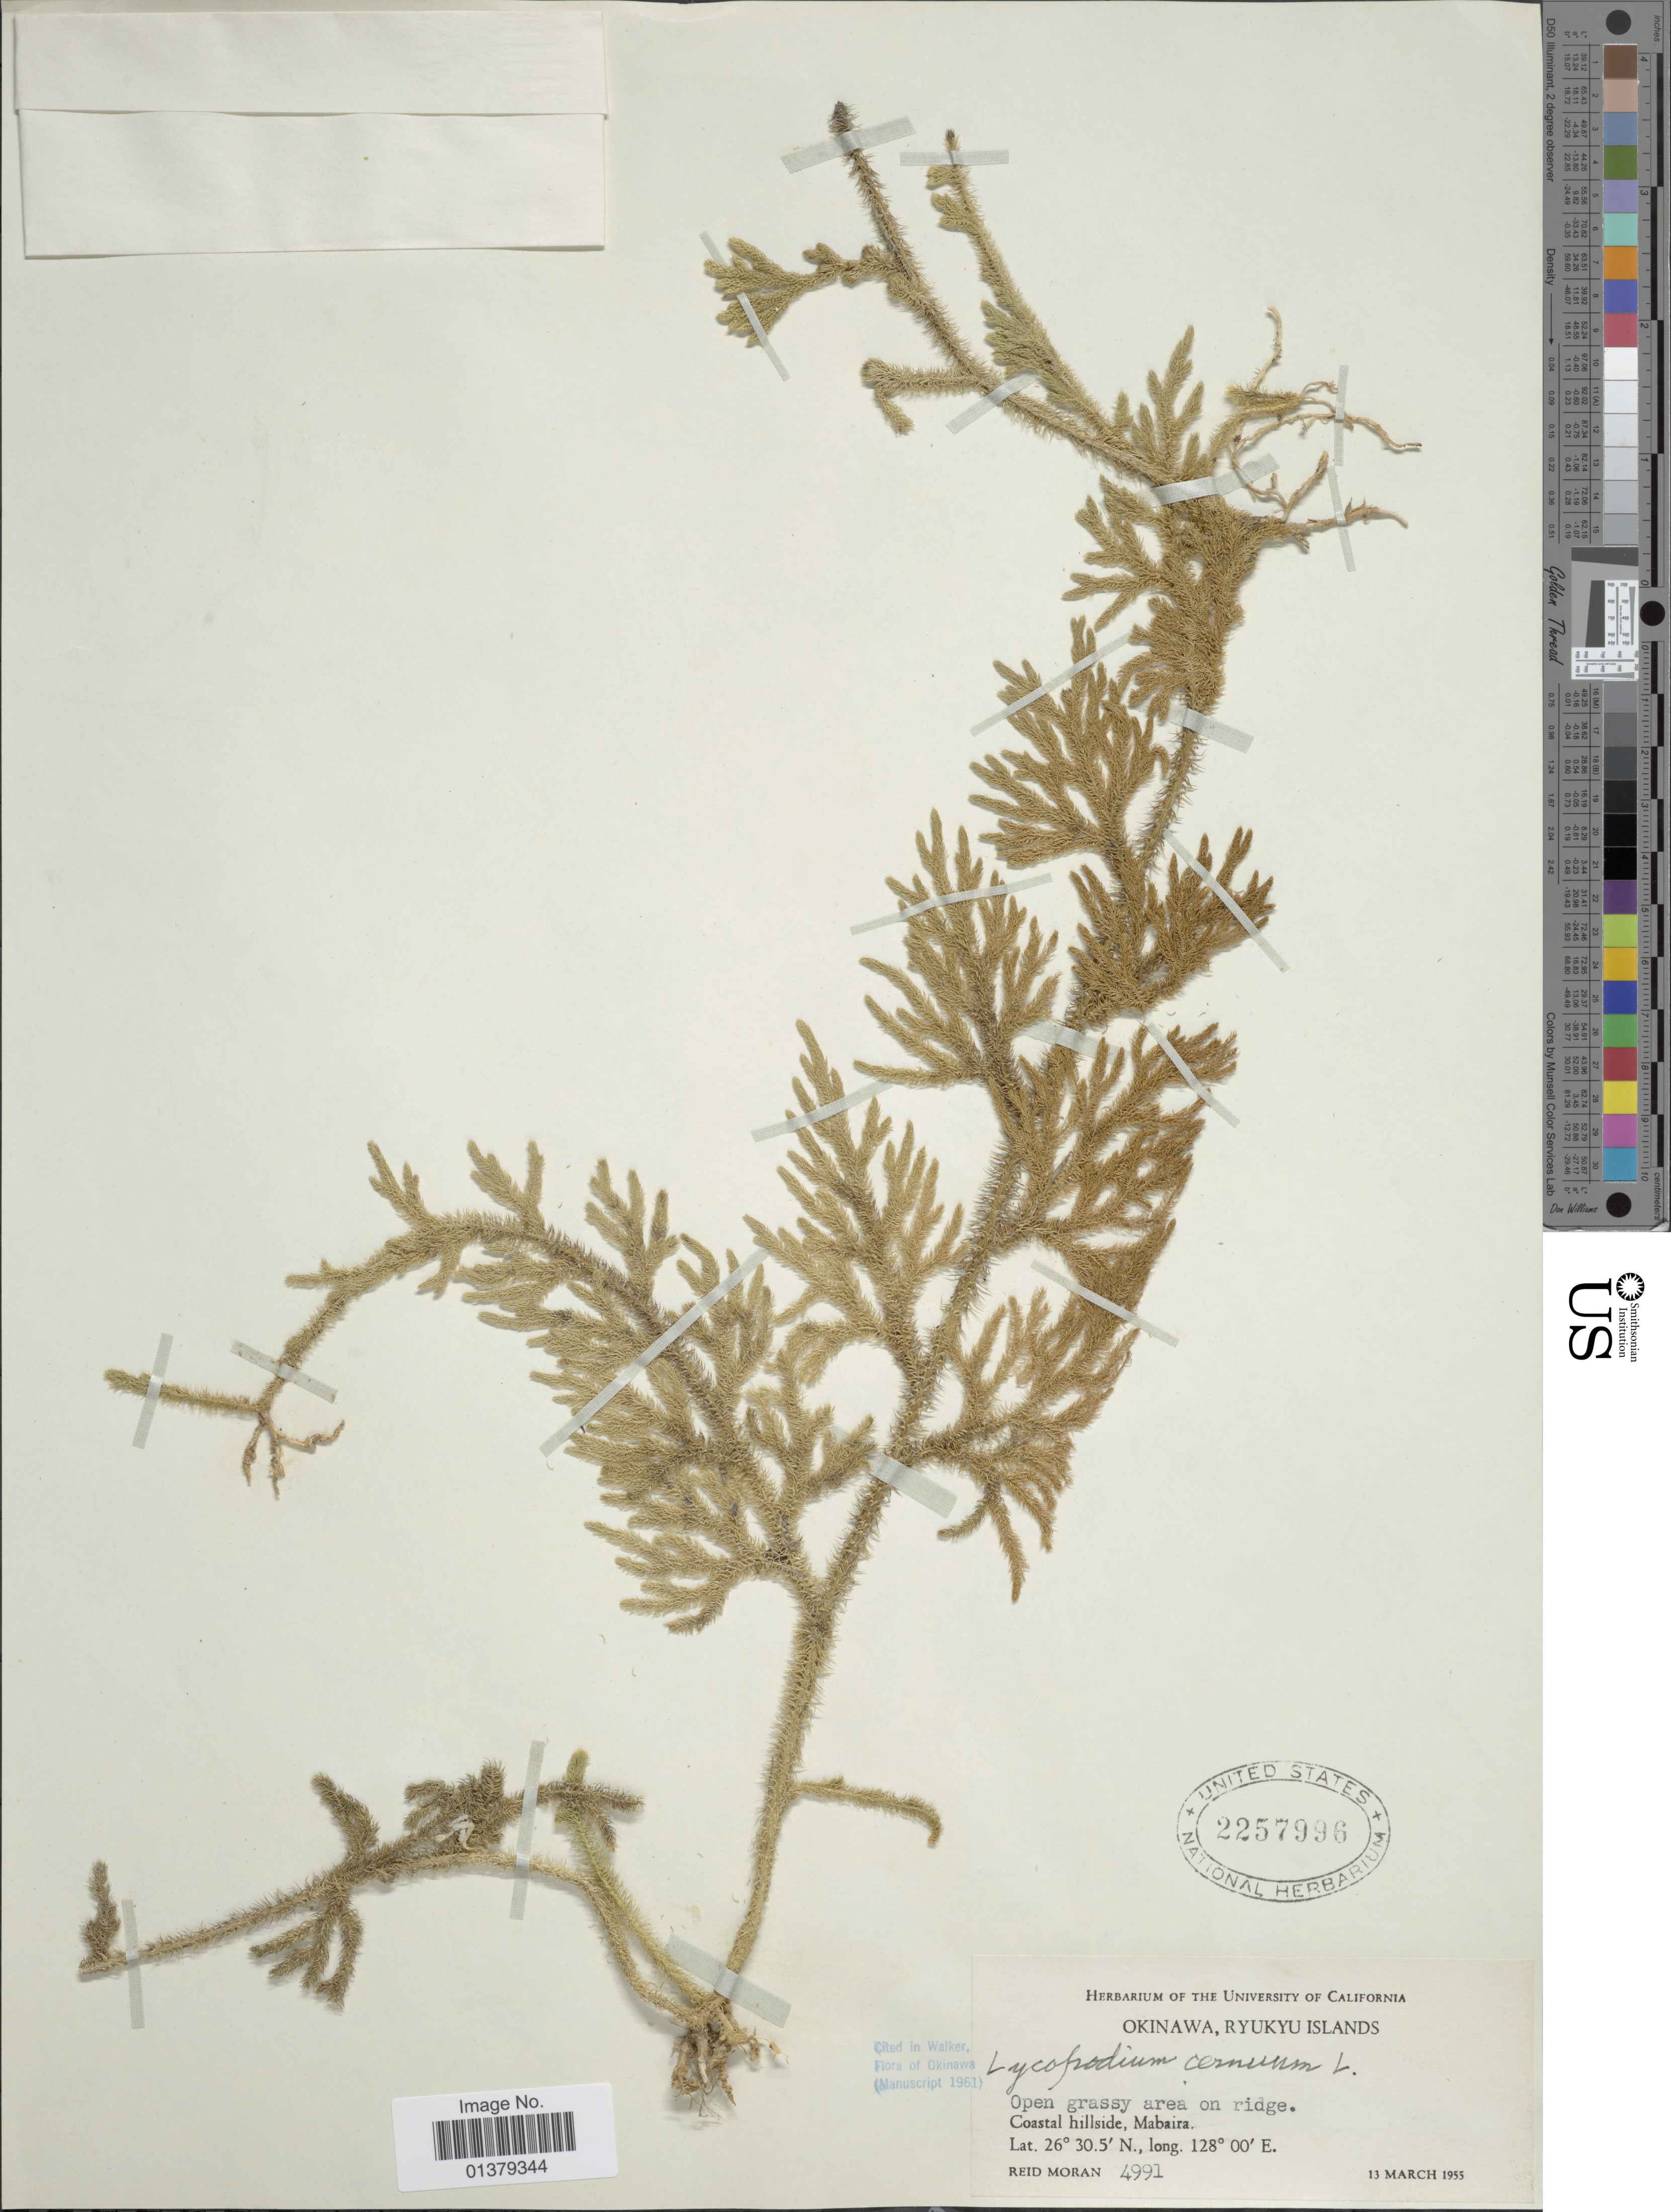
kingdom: Plantae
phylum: Tracheophyta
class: Lycopodiopsida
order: Lycopodiales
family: Lycopodiaceae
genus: Palhinhaea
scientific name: Palhinhaea cernua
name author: (L.) Vasc. & Franco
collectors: R. V. Moran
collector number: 4991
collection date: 1955-03-13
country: Japan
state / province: Okinawa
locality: Ryukyu Islands, Coastal hillside, Mabaira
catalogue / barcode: US 2257996